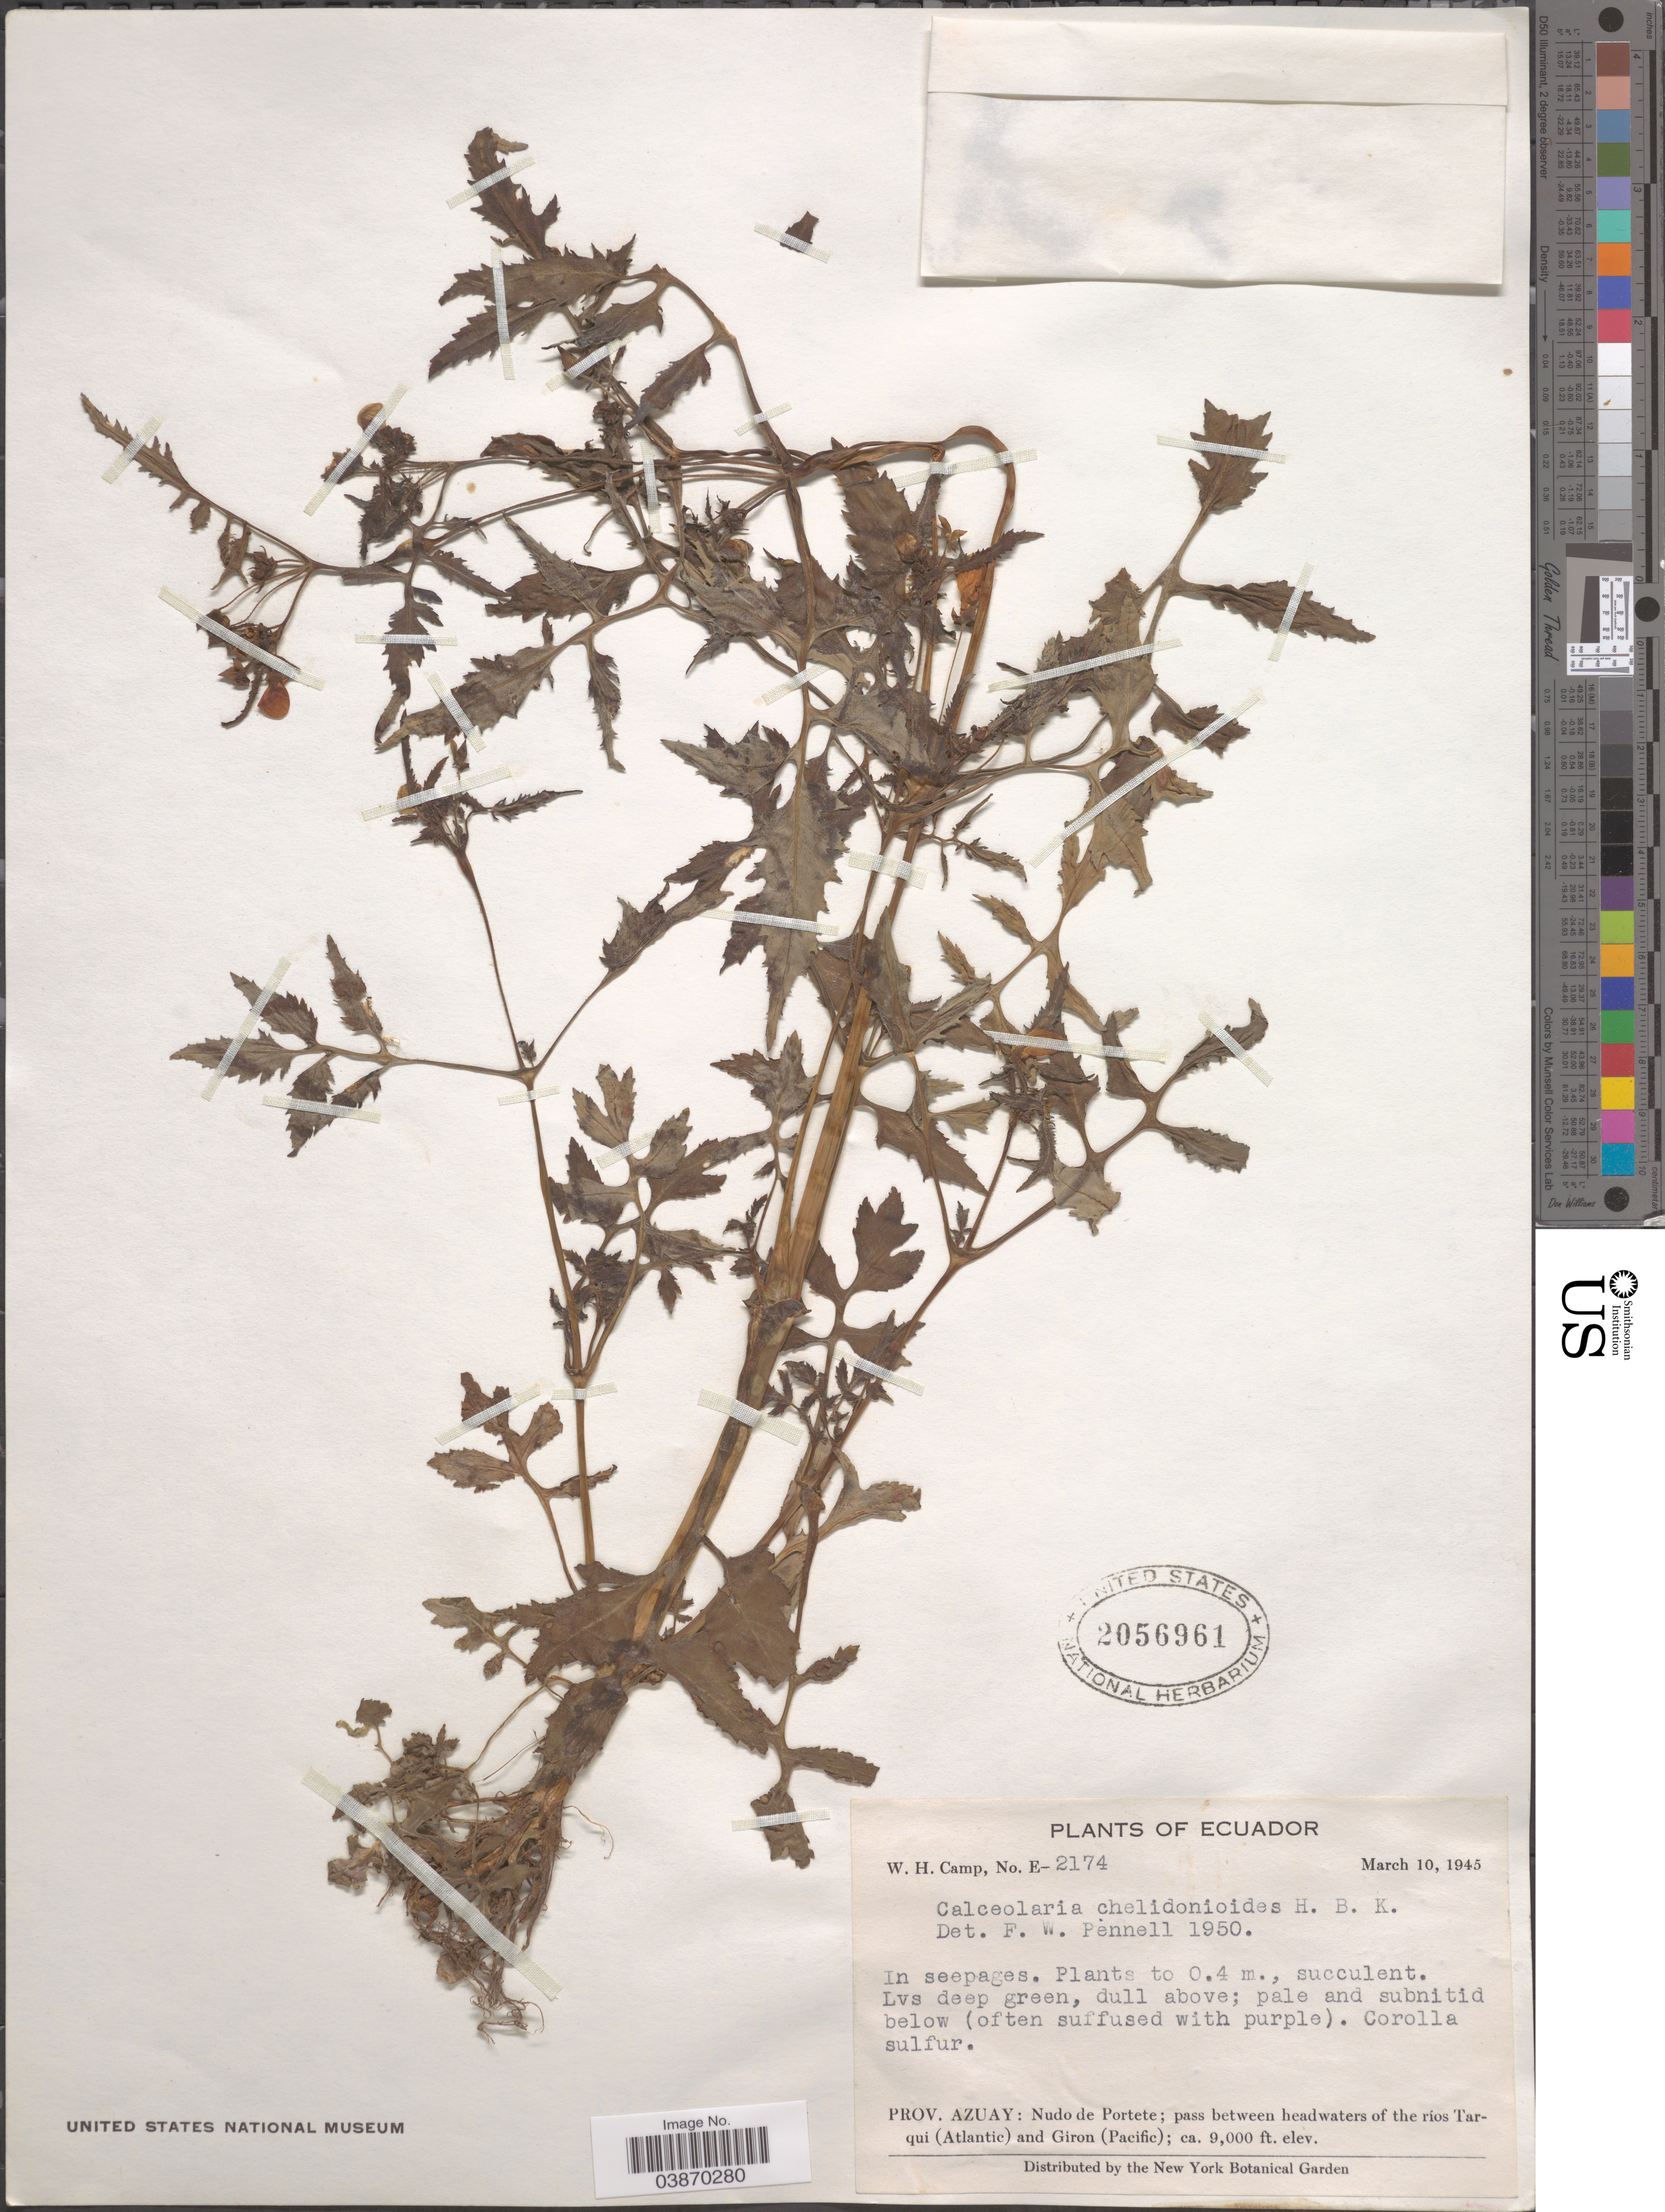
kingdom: Plantae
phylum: Tracheophyta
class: Magnoliopsida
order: Lamiales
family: Calceolariaceae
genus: Calceolaria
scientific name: Calceolaria chelidonioides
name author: Kunth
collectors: W. H. Camp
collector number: E-2174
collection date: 1945-03-10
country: Ecuador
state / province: Azuay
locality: Nudo de Portete; pass between headwaters of the ríos Tarqui (Atlantic) and Giron (Pacific).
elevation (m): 2743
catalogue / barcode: US 2056961